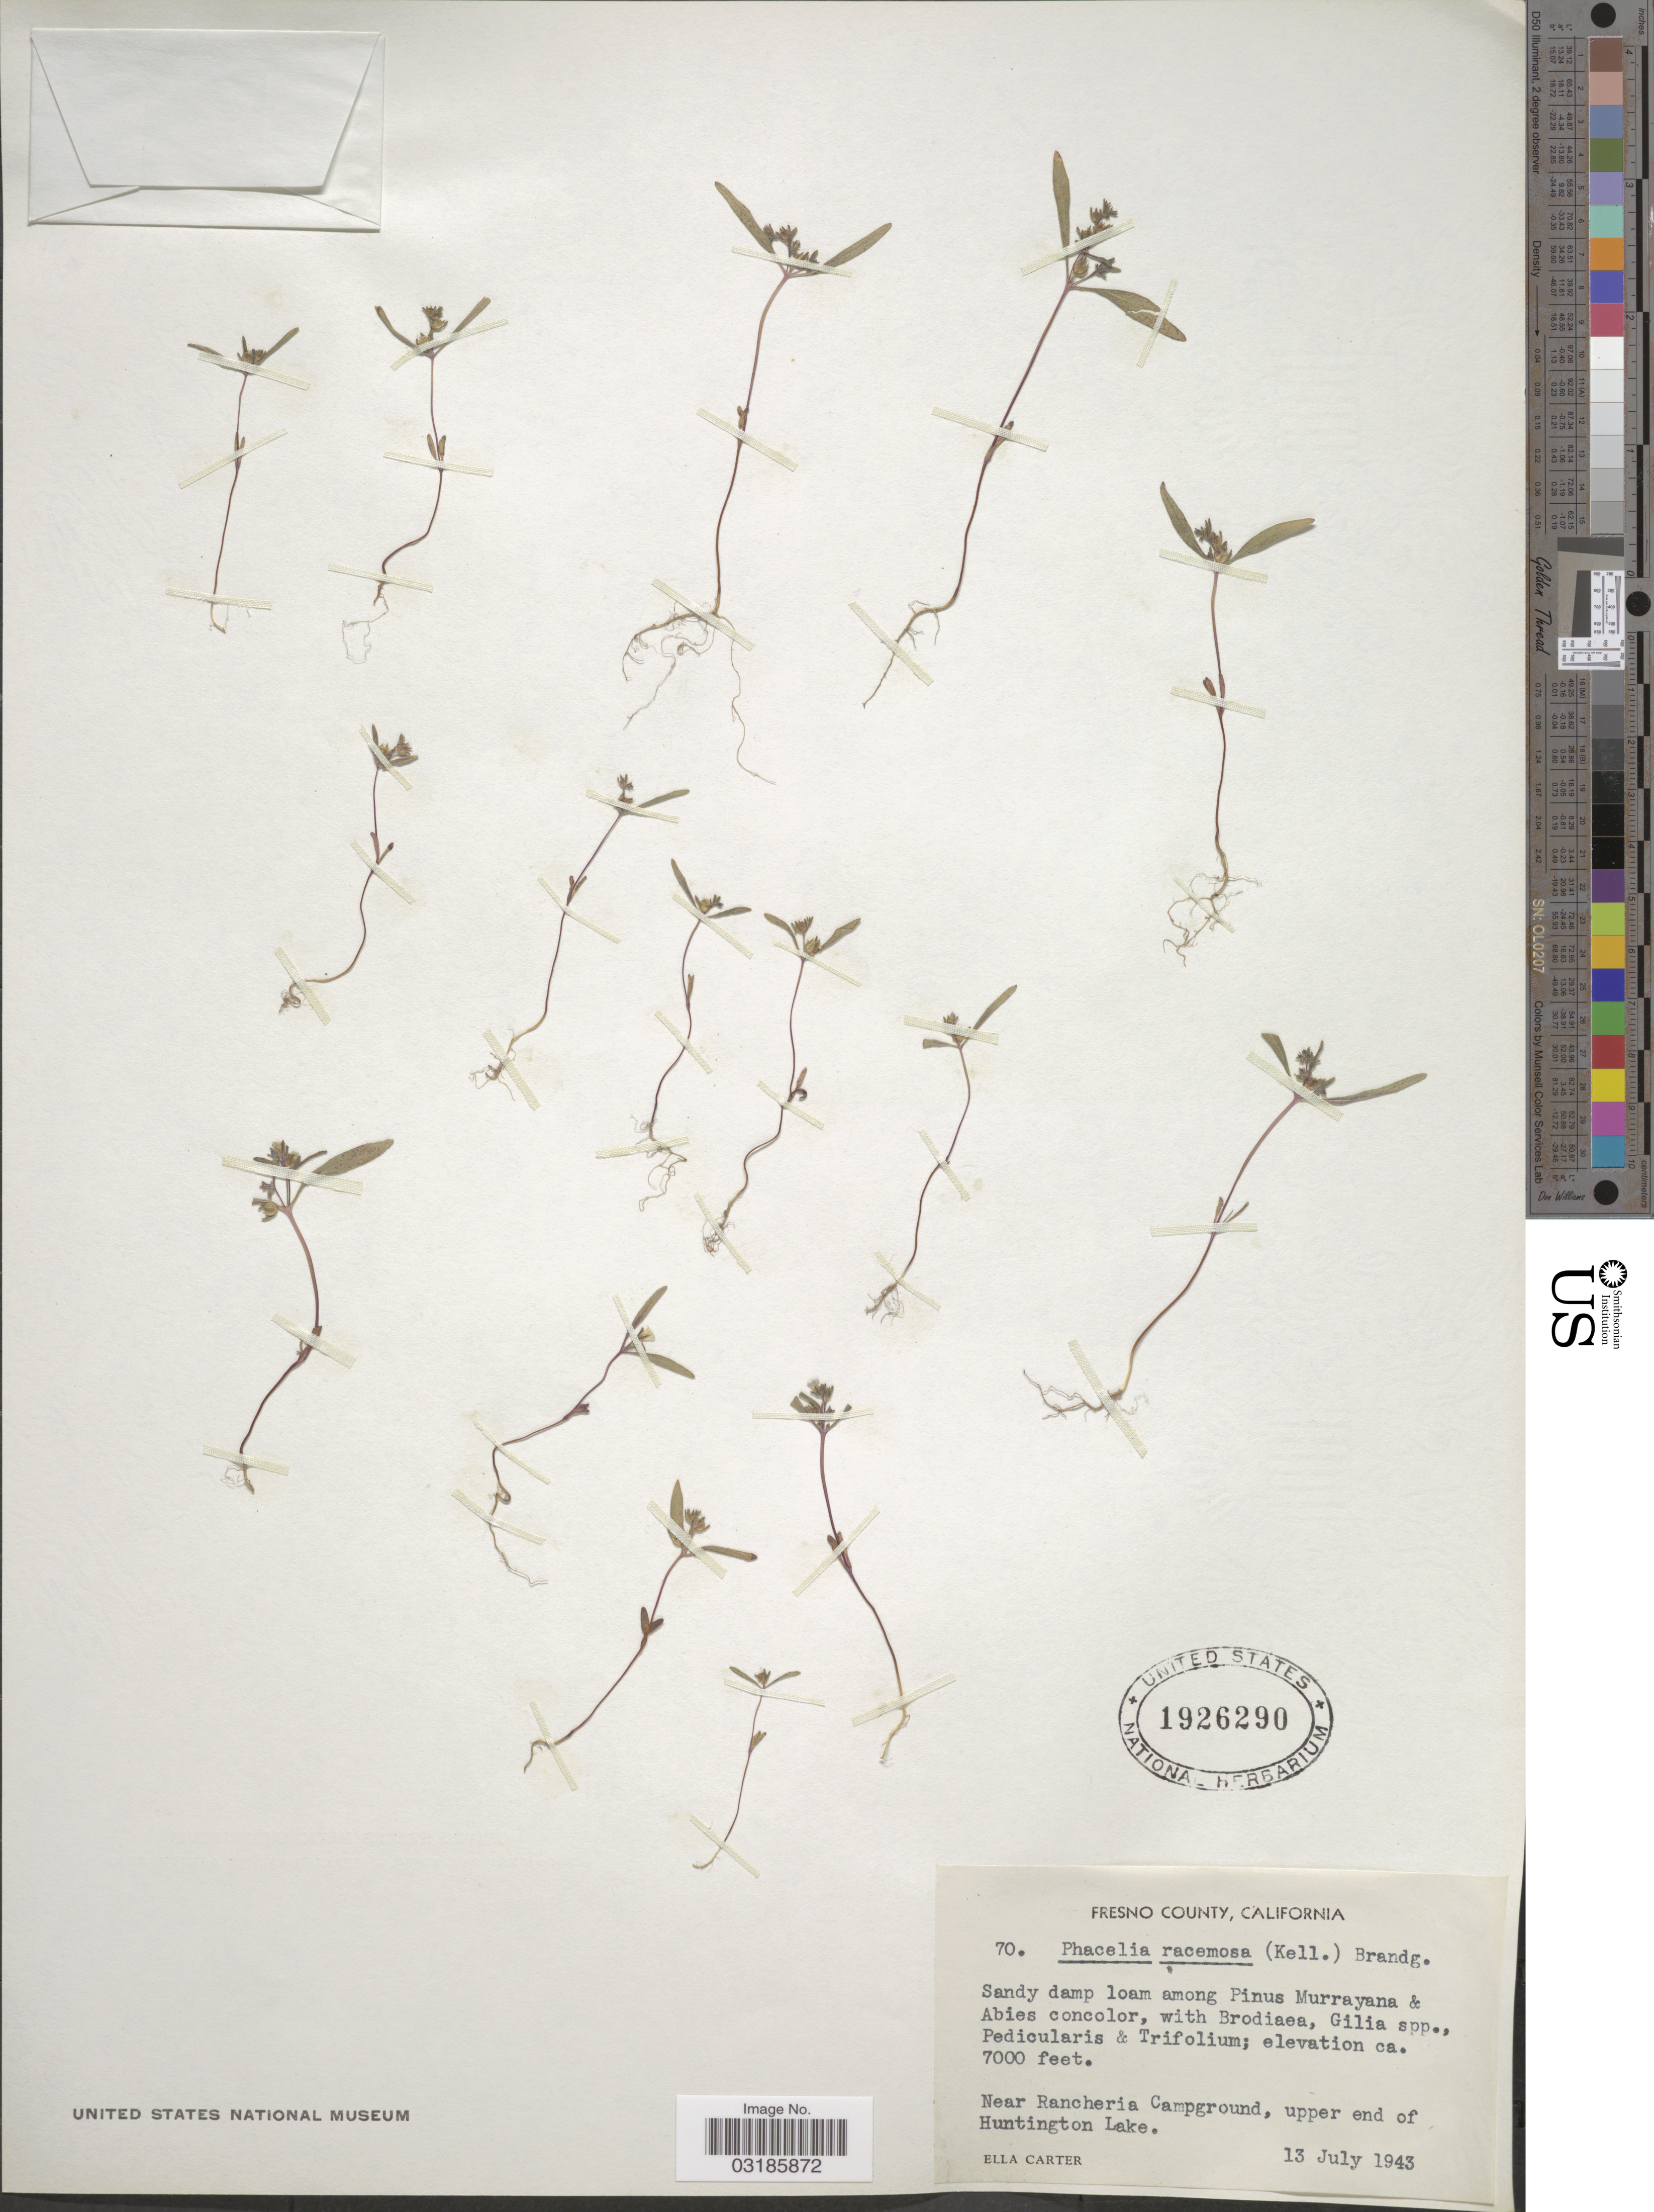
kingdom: Plantae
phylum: Tracheophyta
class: Magnoliopsida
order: Boraginales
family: Hydrophyllaceae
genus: Phacelia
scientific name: Phacelia racemosa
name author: (Kellogg) A. Heller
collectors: E. Carter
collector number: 70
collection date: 1943-07-13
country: United States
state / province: California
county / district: Fresno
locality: Fresno County. Near Rancheria Campground, upper end of Huntington Lake.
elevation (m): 2134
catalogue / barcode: US 1926290